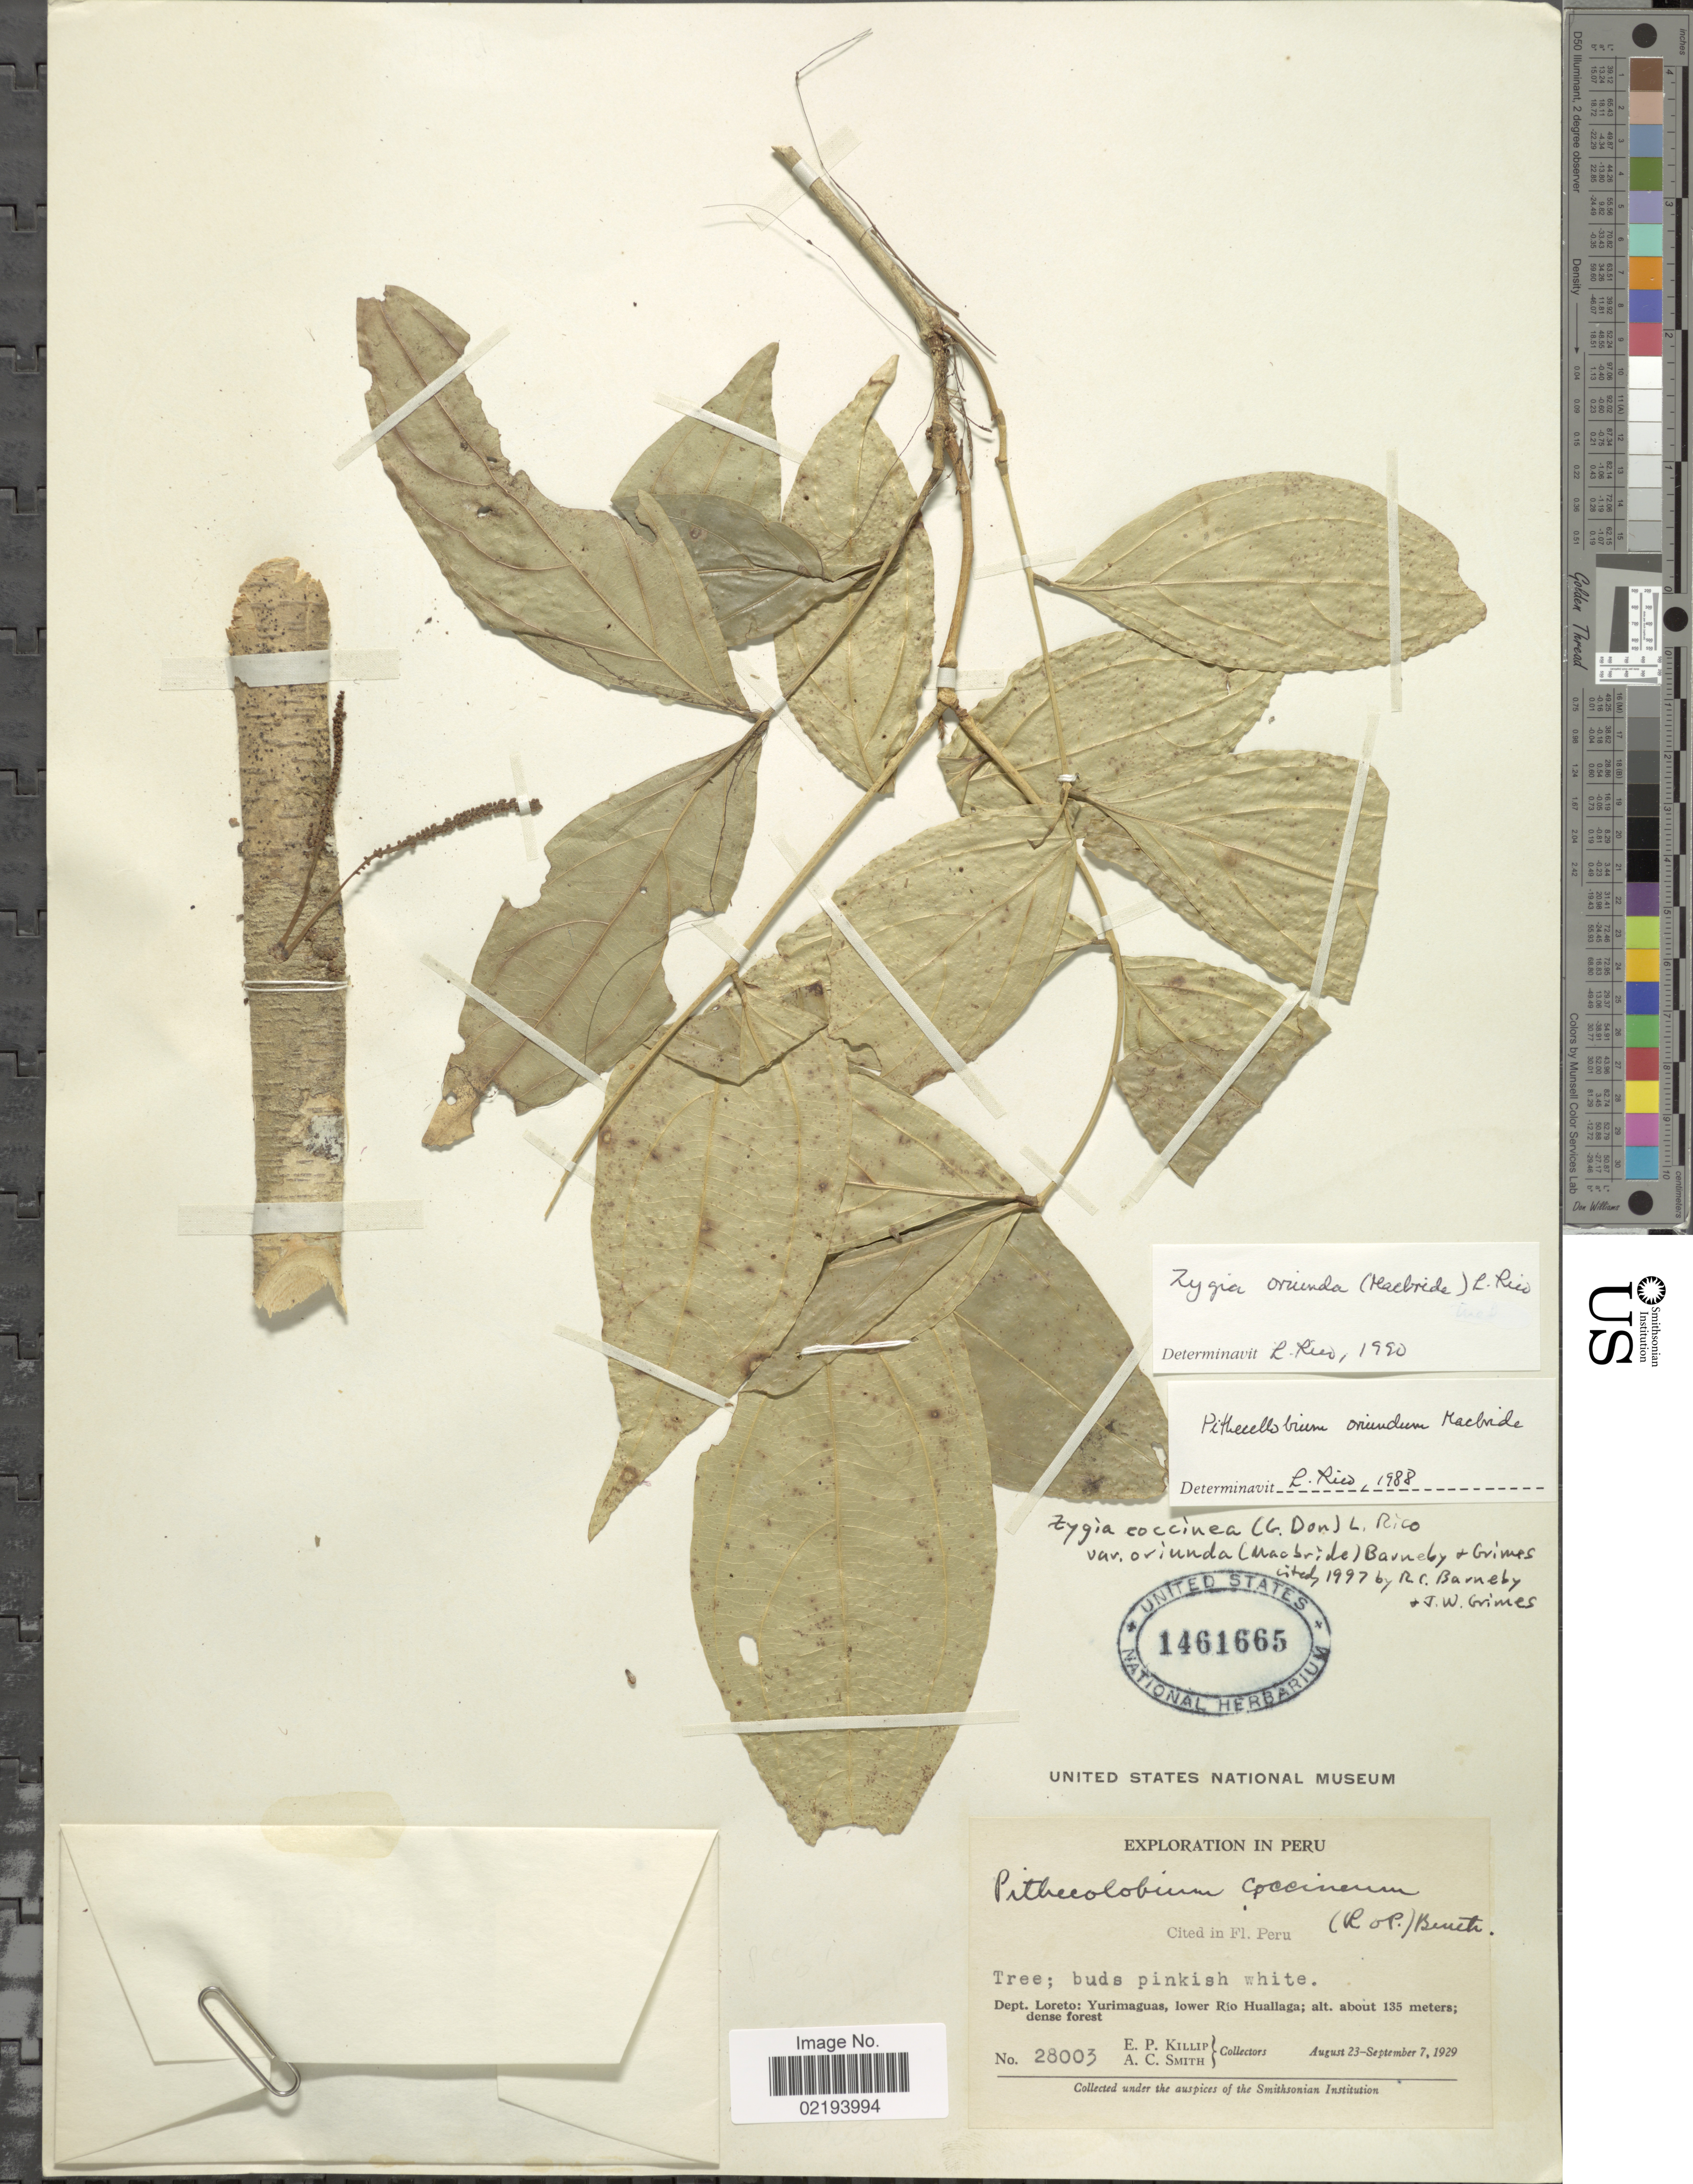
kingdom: Plantae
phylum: Tracheophyta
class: Magnoliopsida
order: Fabales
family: Fabaceae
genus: Zygia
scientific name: Zygia coccinea var. oriunda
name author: (J.F. Macbr.) Barneby & J.W. Grimes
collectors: E. P. Killip & A. C. Smith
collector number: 28003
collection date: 1929-08-23/1929-09-07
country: Peru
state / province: Loreto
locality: Dept. Loreto: Yurimaguas, lower Rio Huallaga; dense forest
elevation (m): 135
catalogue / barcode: US 1461665